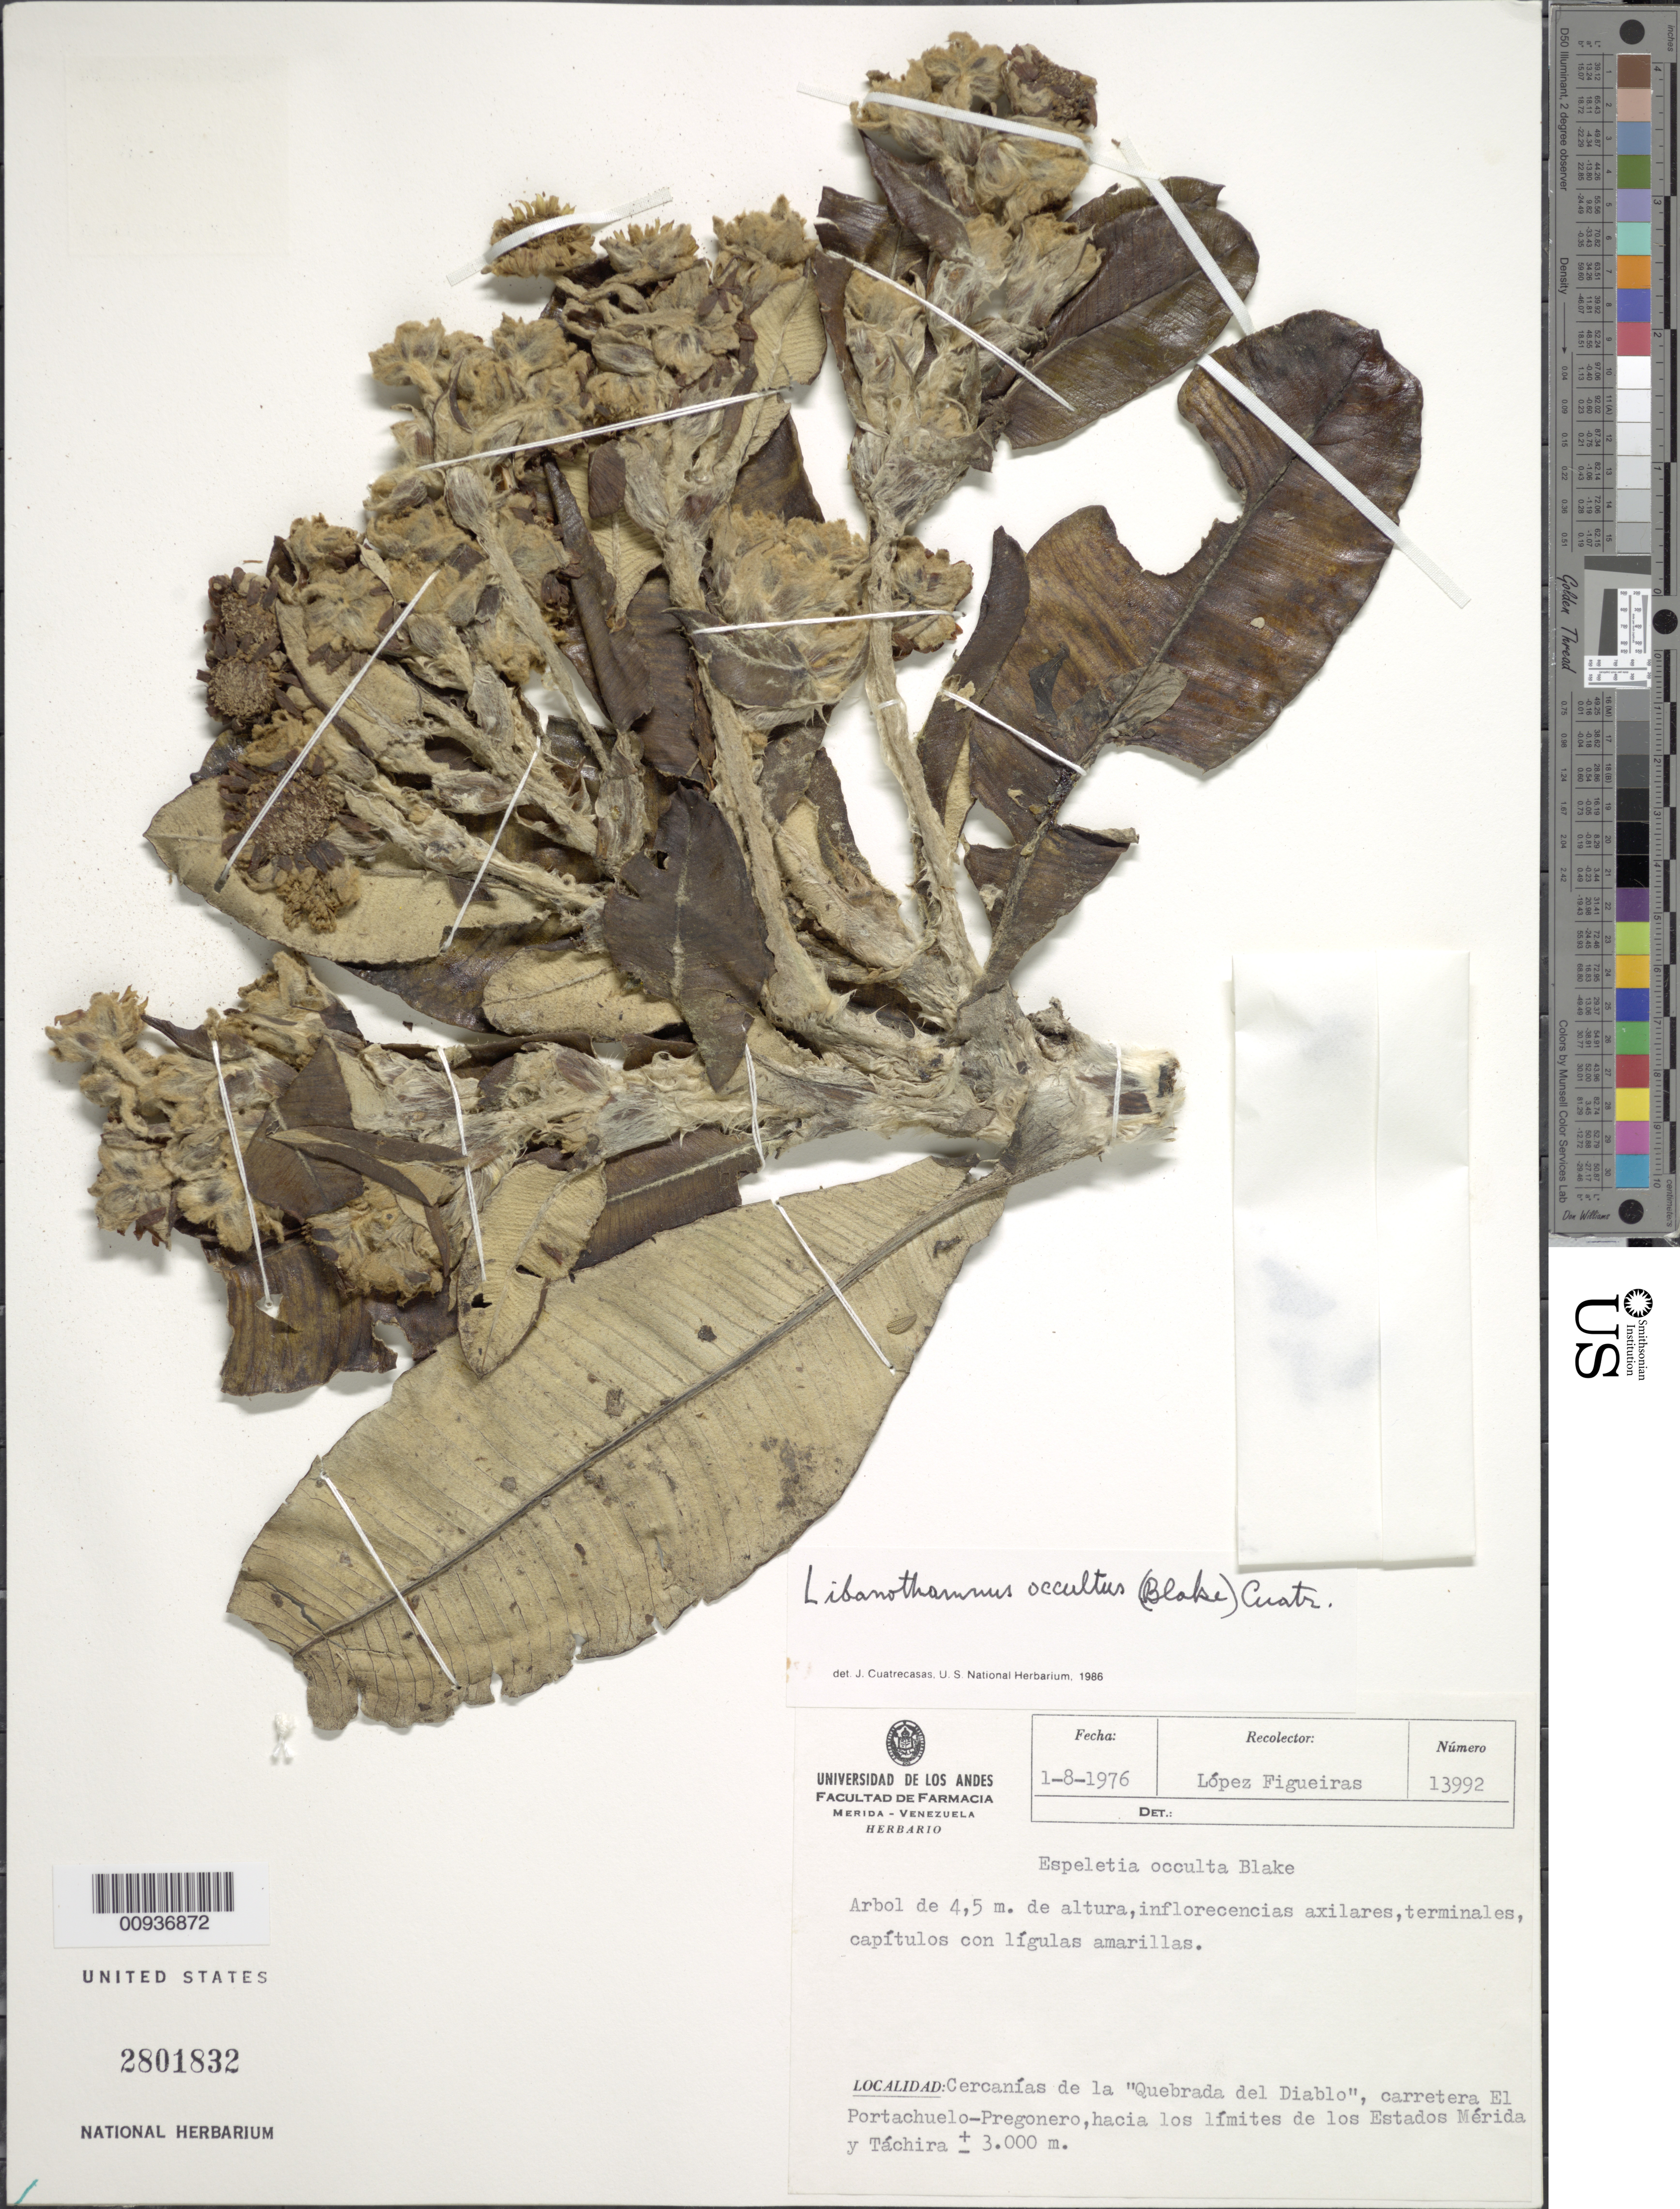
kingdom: Plantae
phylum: Tracheophyta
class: Magnoliopsida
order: Asterales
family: Asteraceae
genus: Libanothamnus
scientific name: Libanothamnus occultus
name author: (S.F. Blake) Cuatrec.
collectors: M. López Figueiras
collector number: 13992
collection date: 1976-08-01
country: Venezuela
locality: Cercanias de la Quebrada del Diablo, carretera El Portachuelo-Pregonero, hacia los limites de los Estados Merida y Tachira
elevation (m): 3000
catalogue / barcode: US 2801832